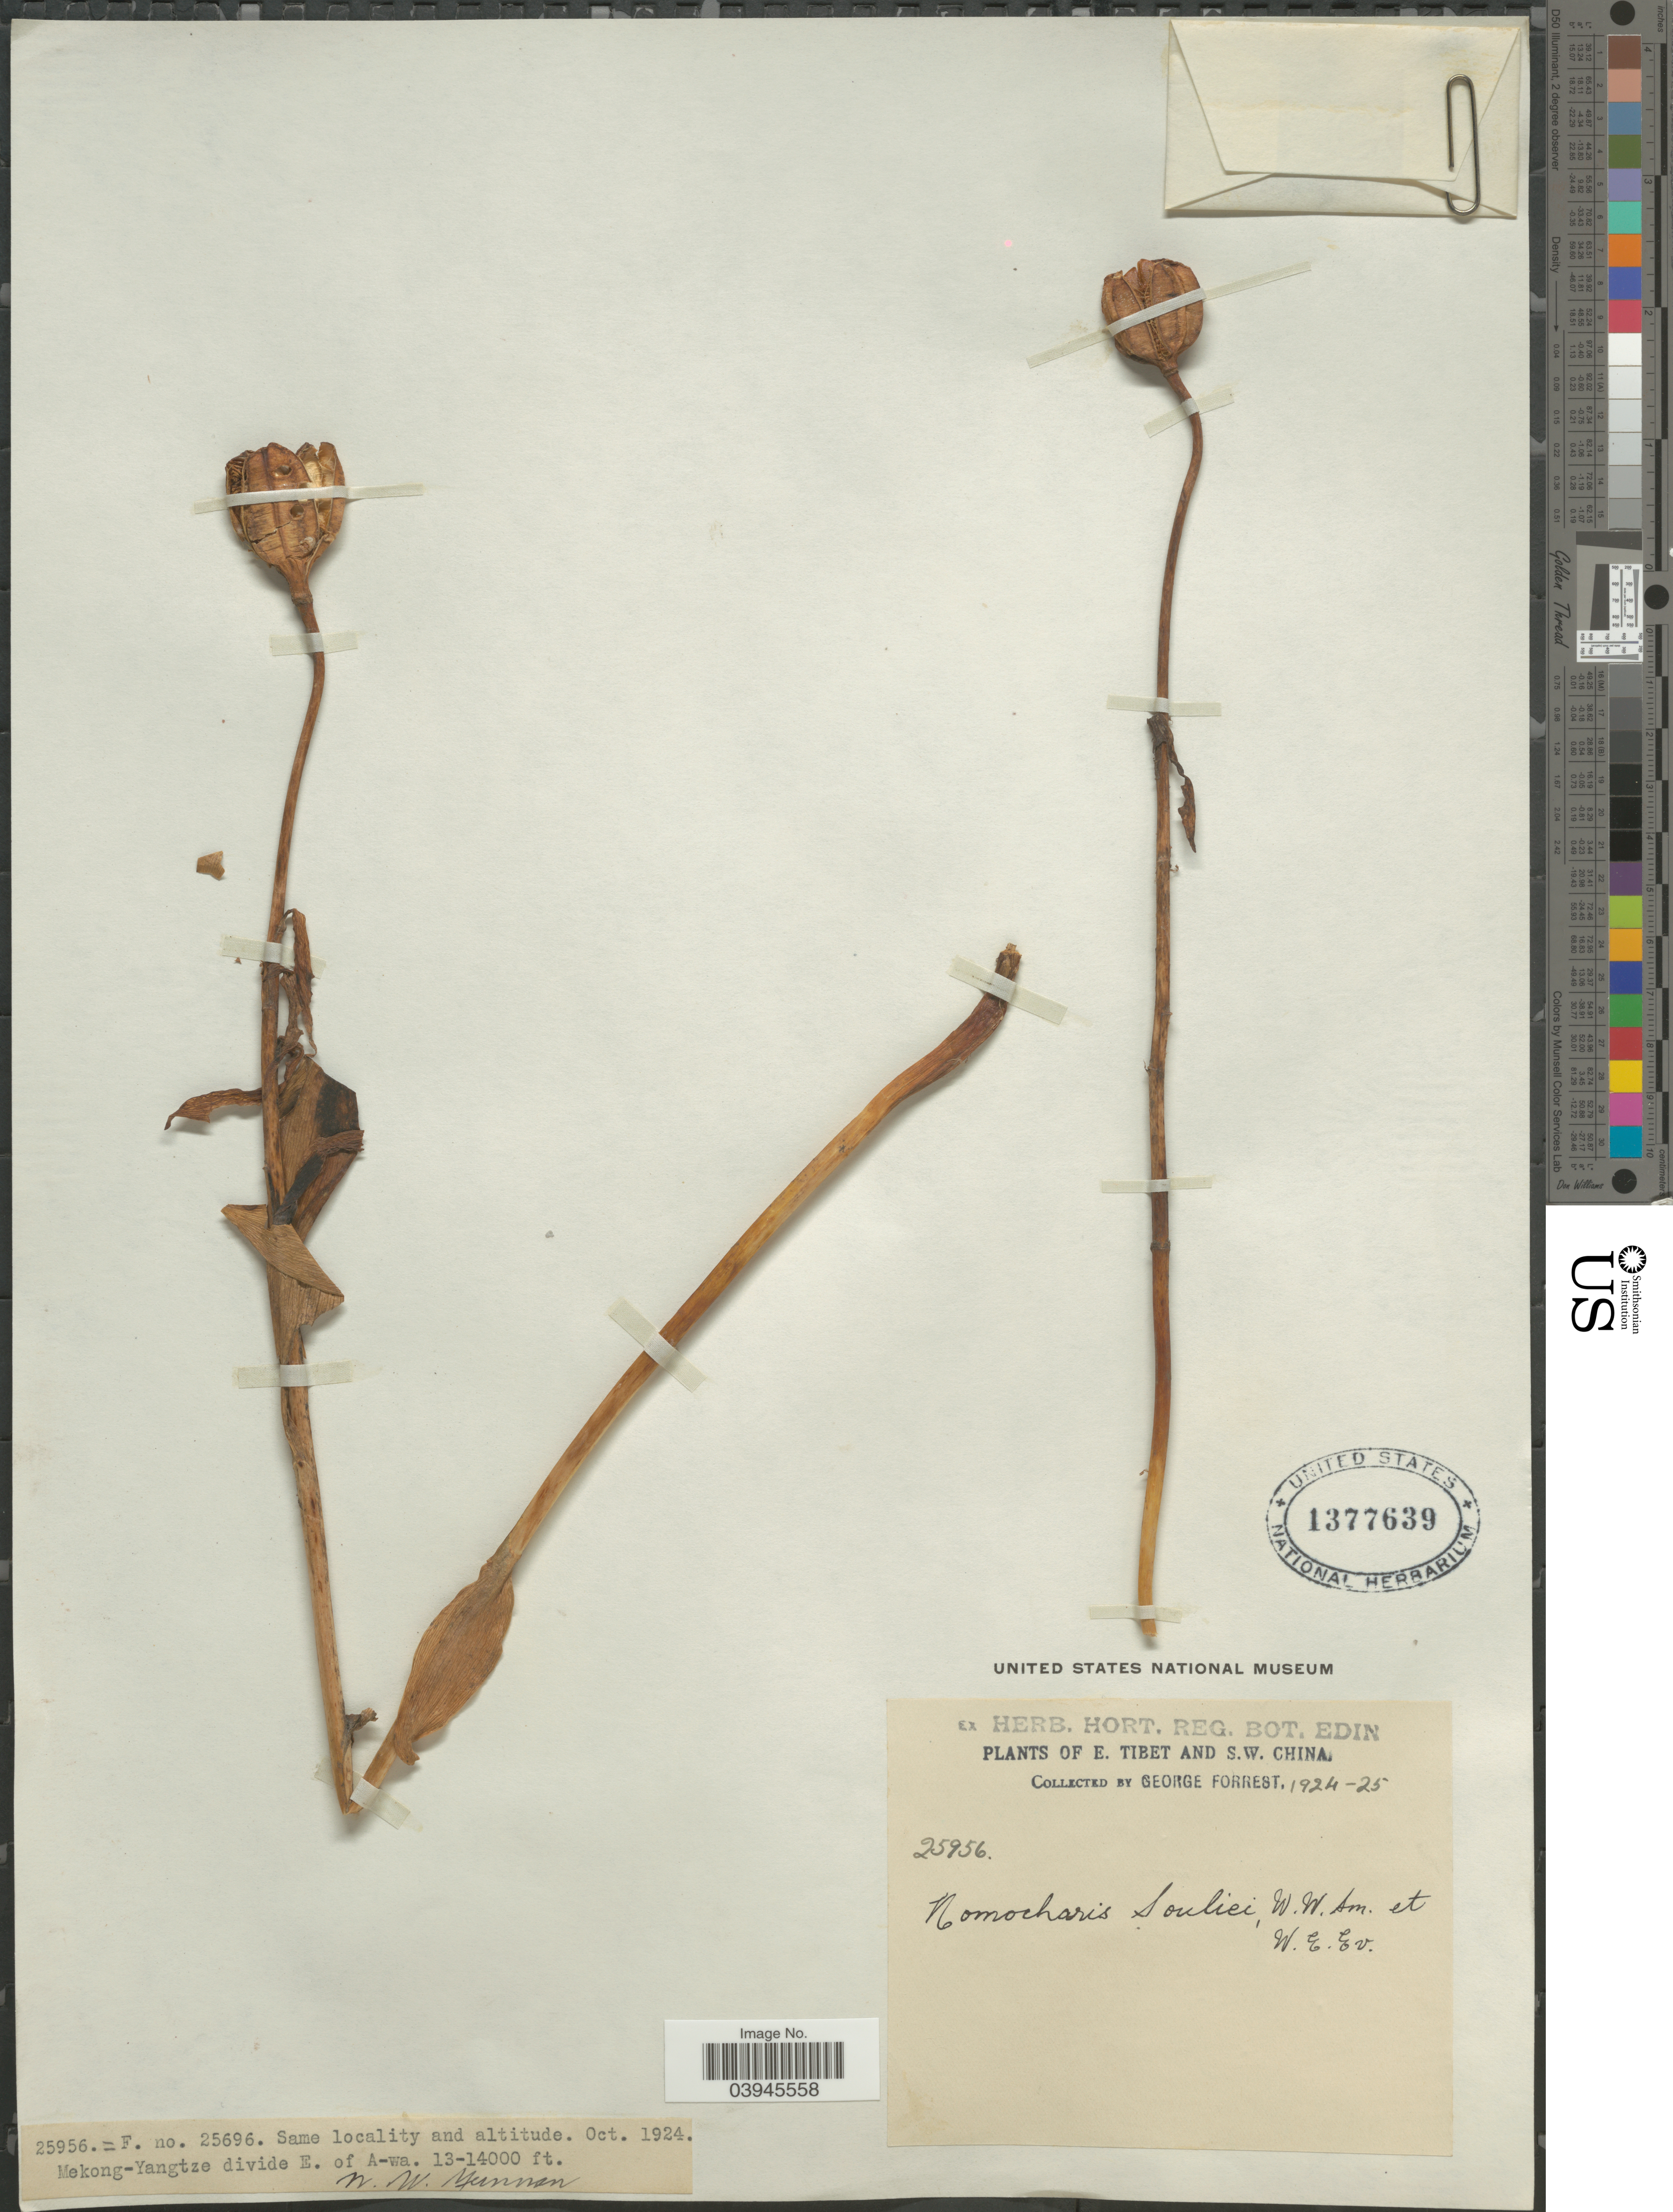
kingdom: Plantae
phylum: Tracheophyta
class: Liliopsida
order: Liliales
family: Liliaceae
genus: Lilium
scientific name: Lilium souliei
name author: (Franch.) Sealy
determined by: Strong, Mark T., (BOT), Smithsonian Institution - National Museum of Natural History (UNITED STATES)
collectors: G. Forrest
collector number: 25956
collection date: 1924-10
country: China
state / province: Yunnan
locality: Mekong-Yangtze divide E. of A-wa. N. W. Yunnan. S.W. China.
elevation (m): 3962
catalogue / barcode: US 1377639